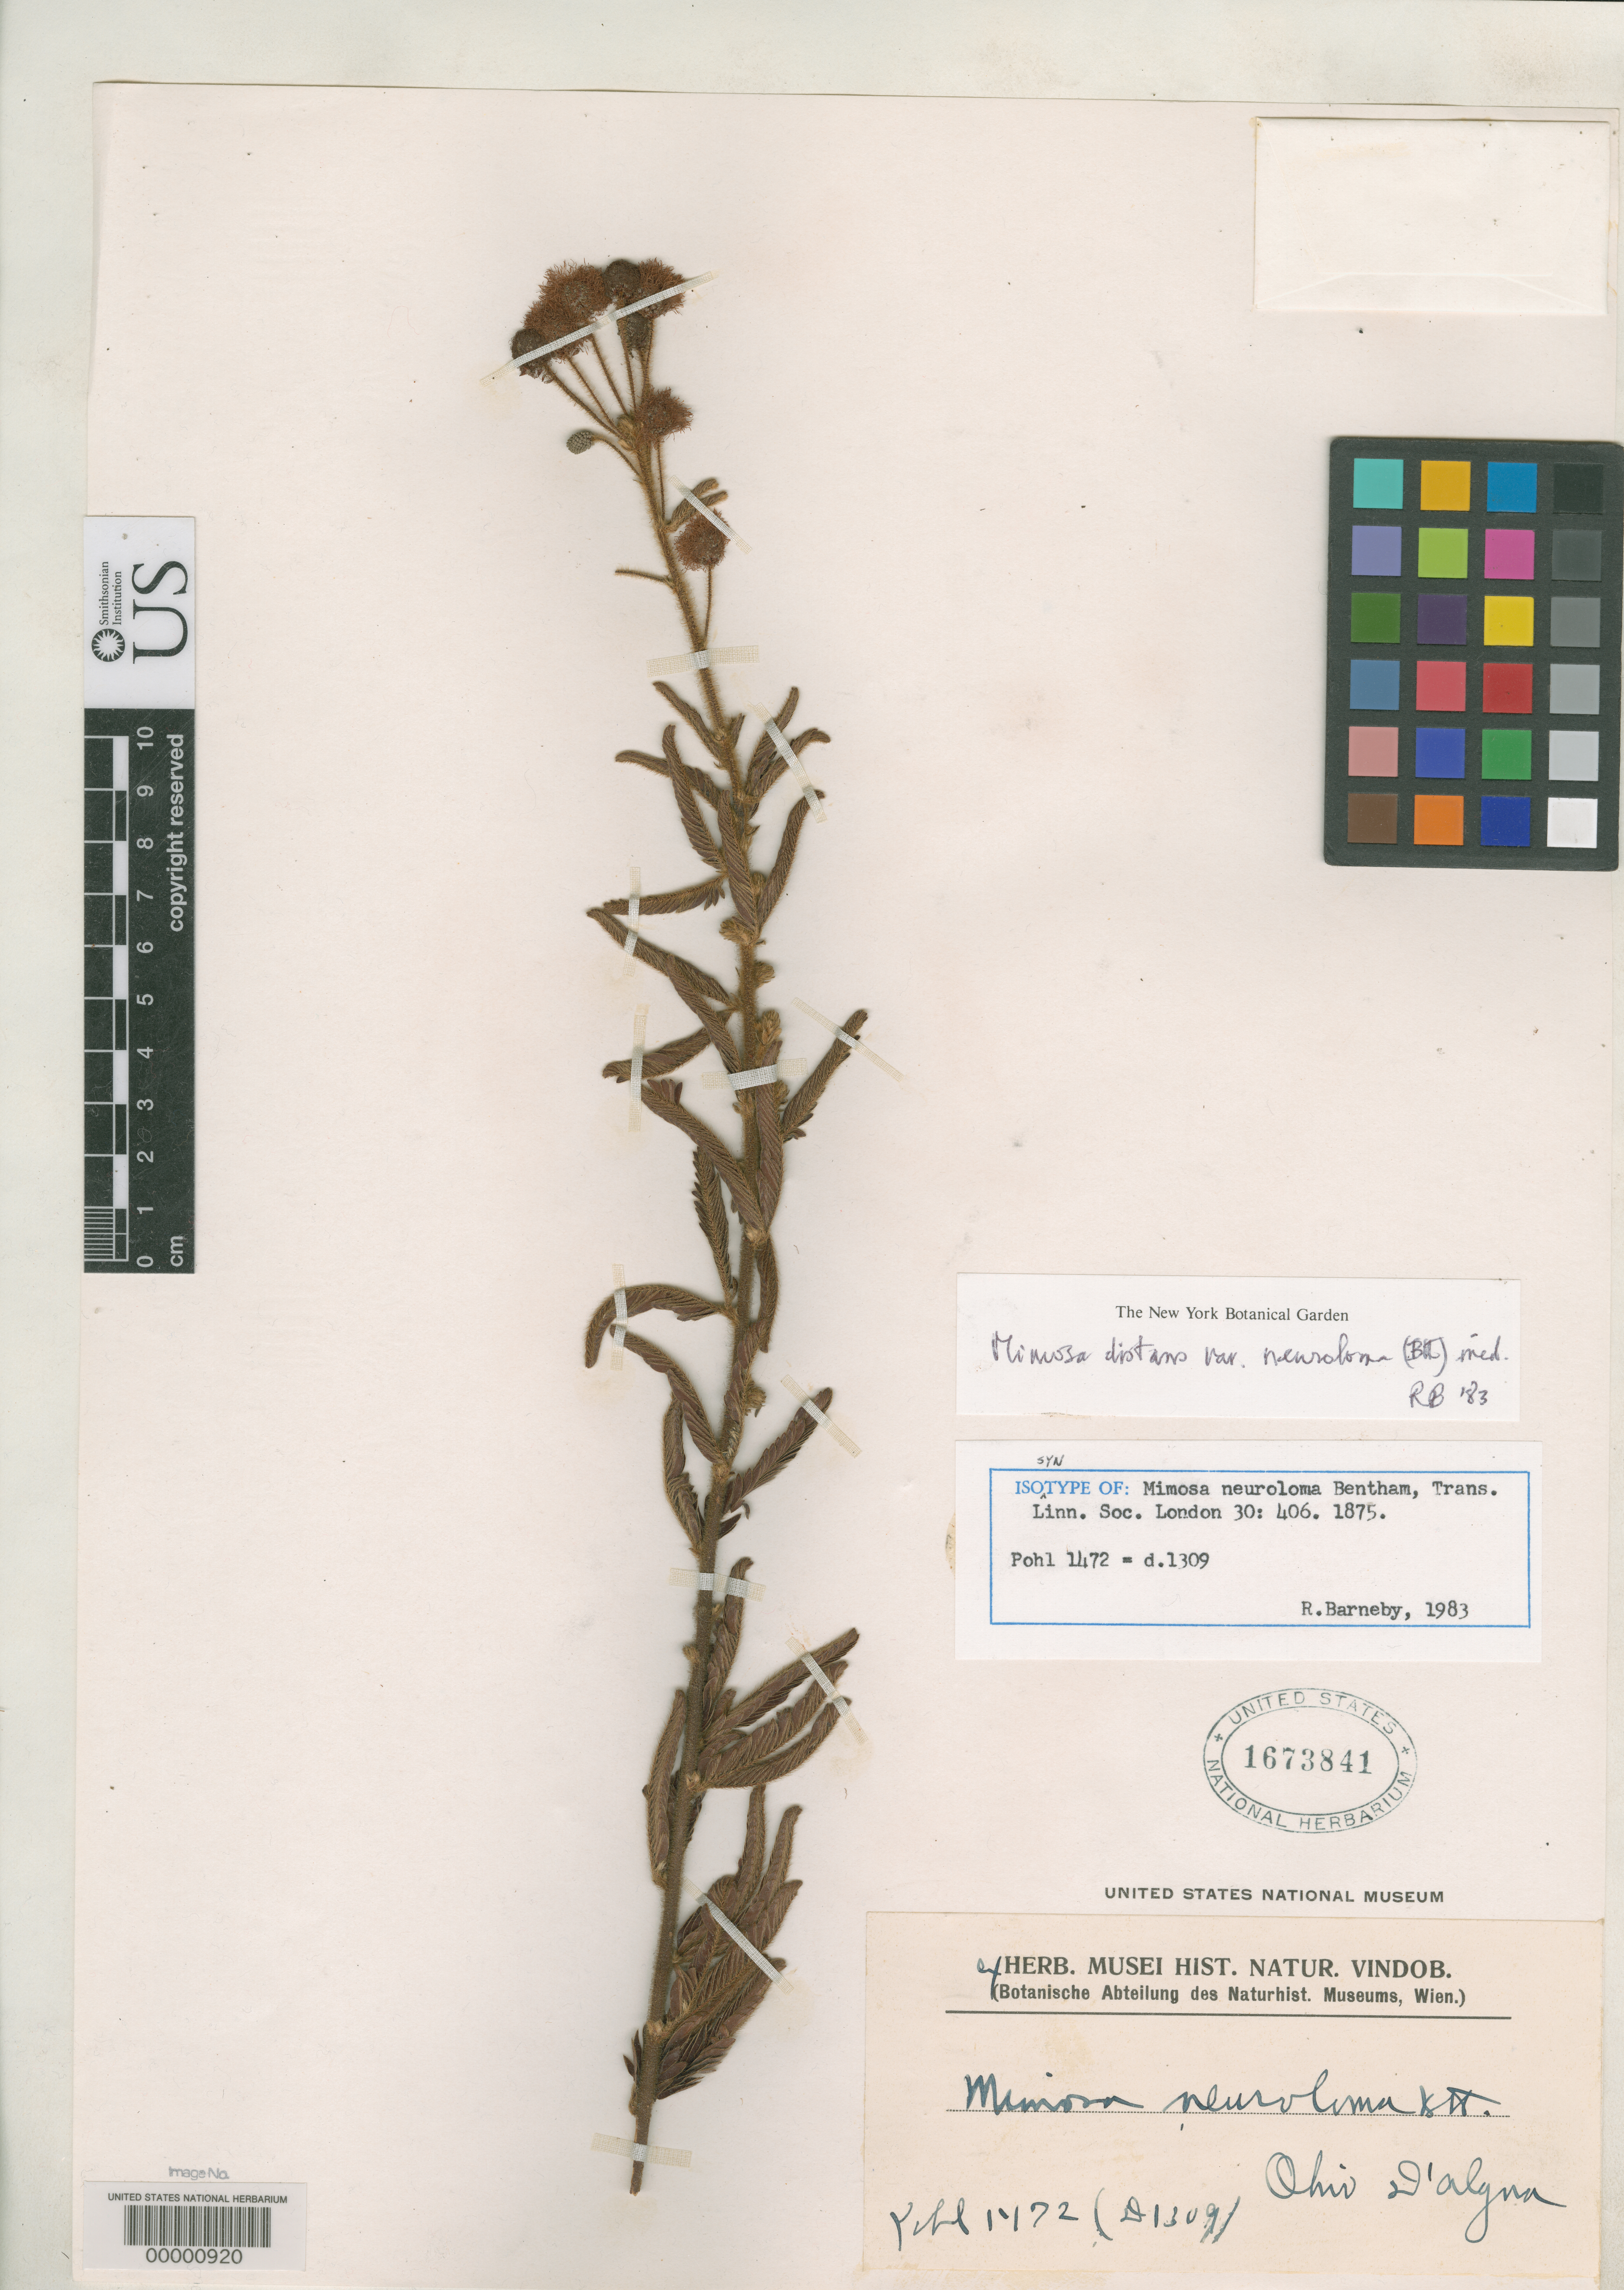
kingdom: Plantae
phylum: Tracheophyta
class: Magnoliopsida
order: Fabales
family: Fabaceae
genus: Mimosa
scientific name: Mimosa neuroloma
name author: Benth.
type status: Isotype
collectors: J. B. E. Pohl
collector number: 1472, D1309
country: Brazil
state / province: Minas Gerais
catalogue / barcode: US 1673841